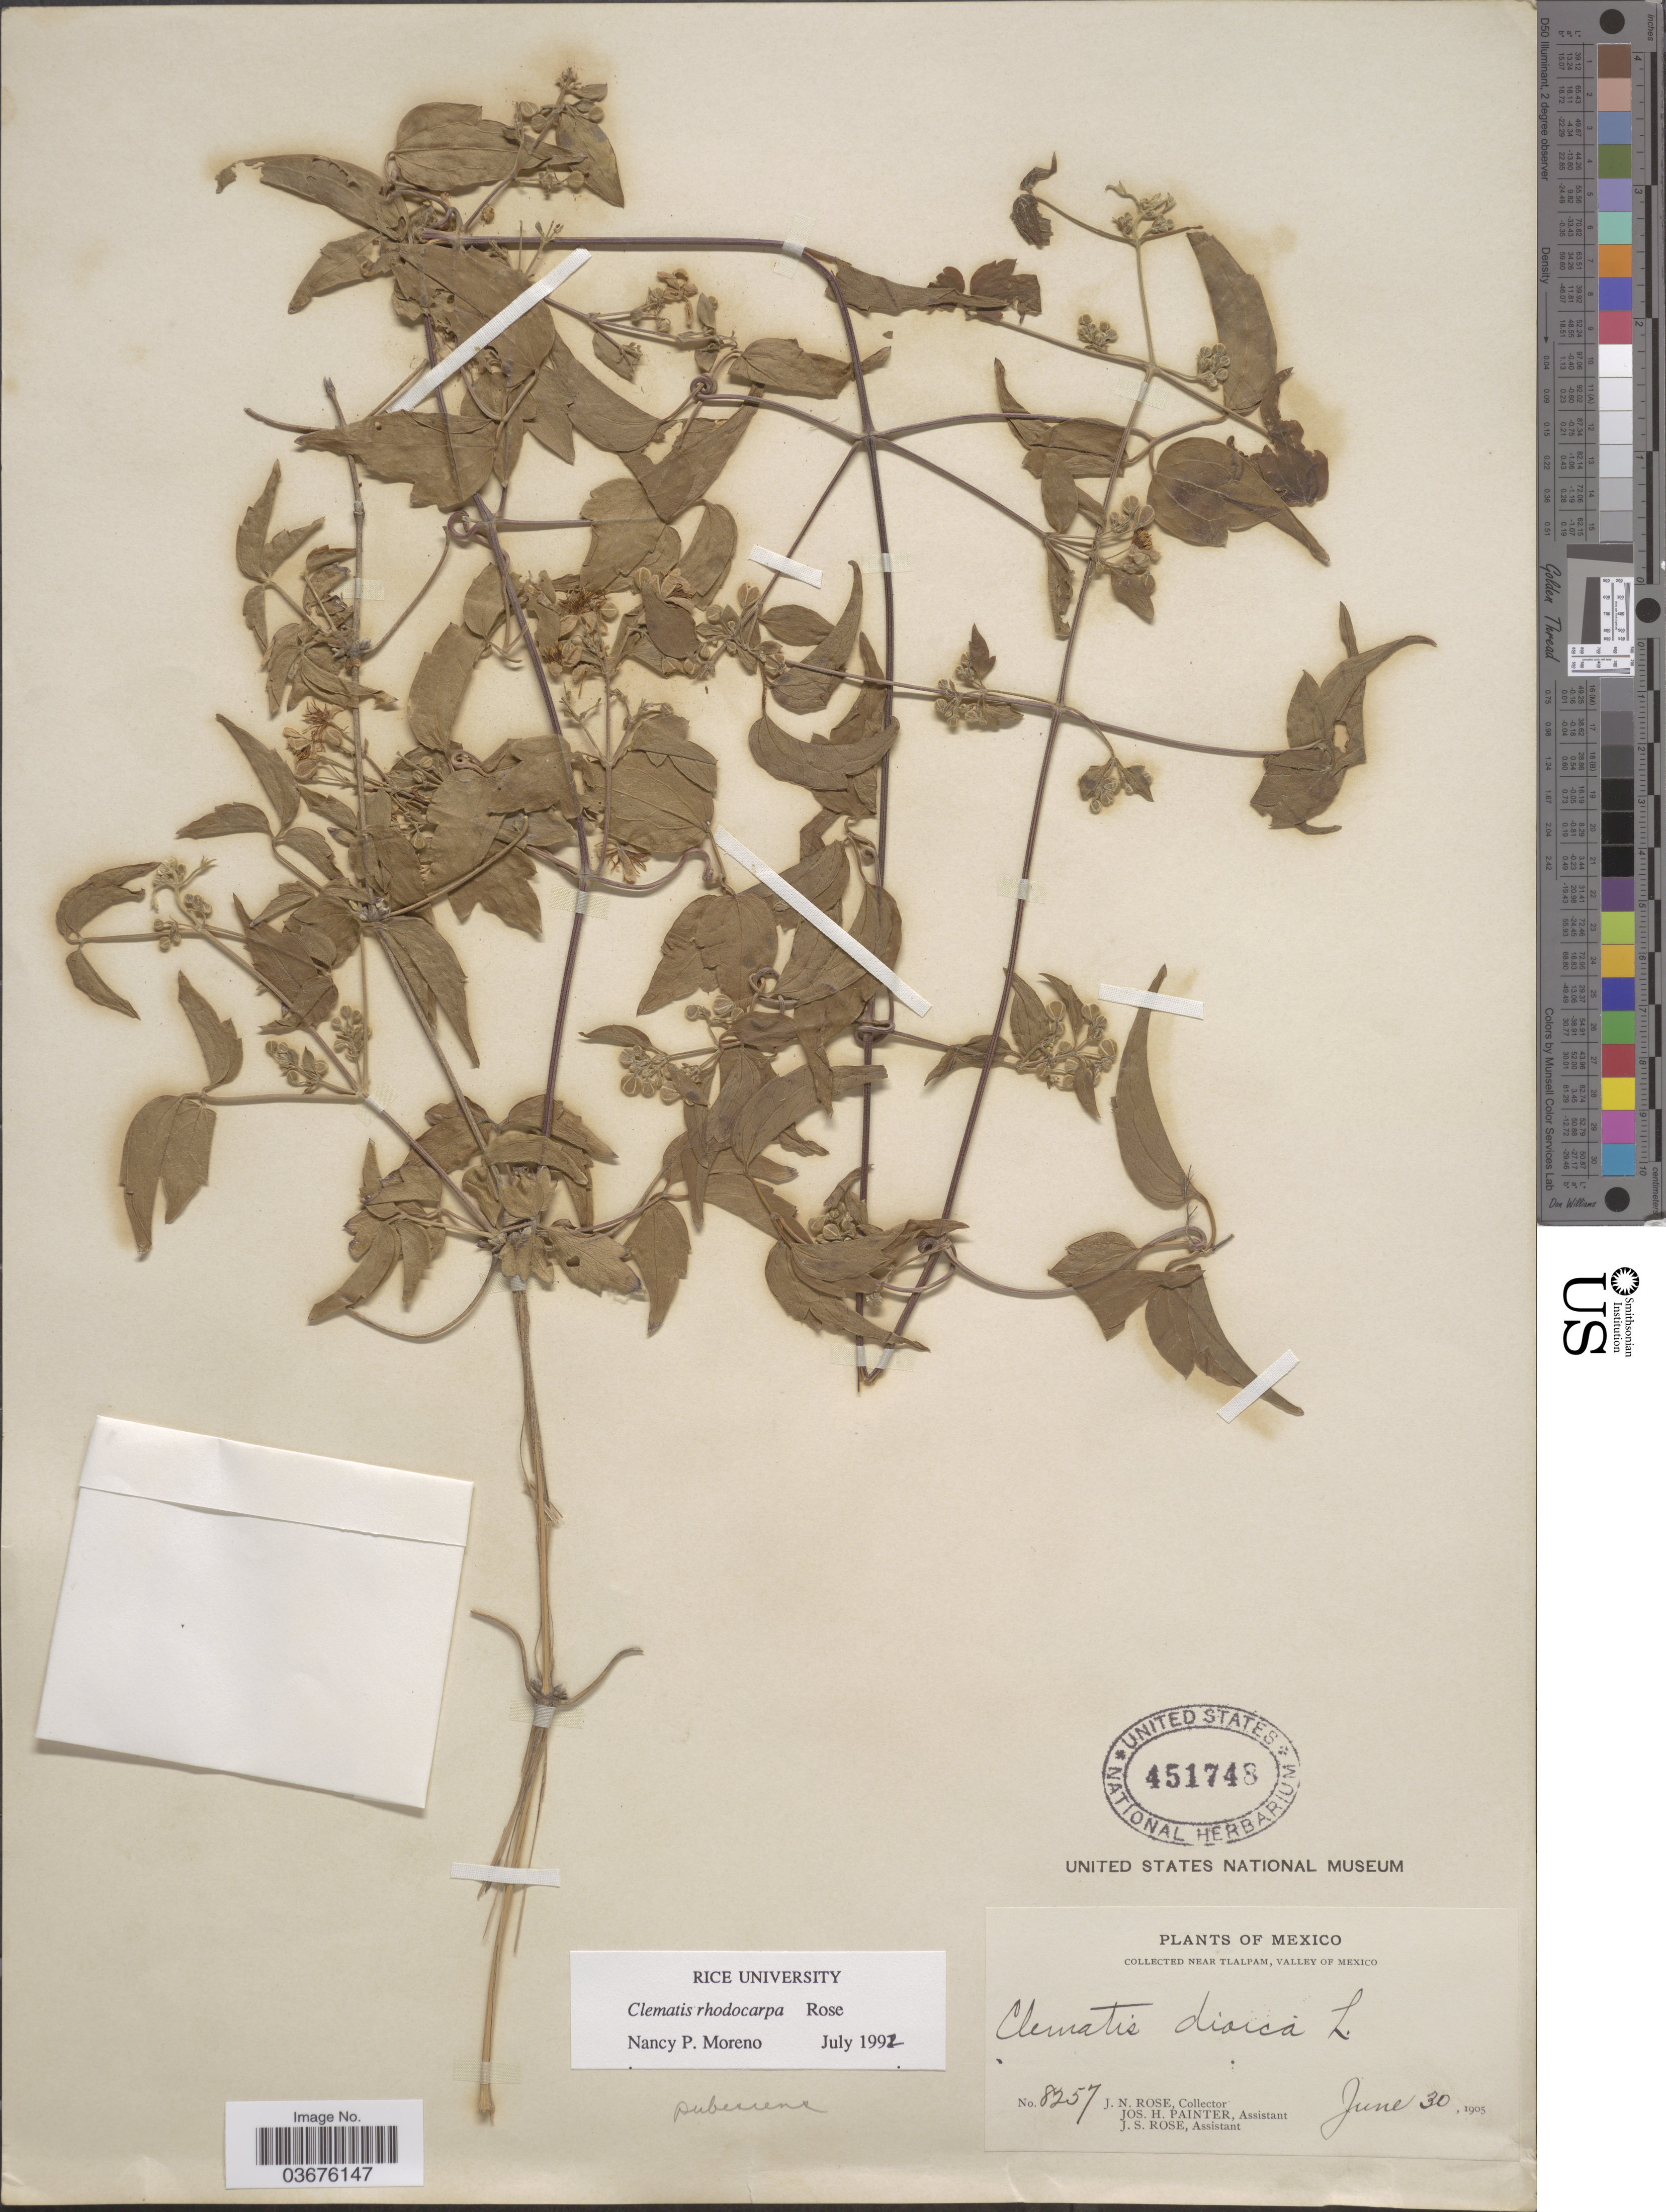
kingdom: Plantae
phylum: Tracheophyta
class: Magnoliopsida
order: Ranunculales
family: Ranunculaceae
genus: Clematis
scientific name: Clematis rhodocarpa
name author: Rose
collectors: J. N. Rose, J. H. Painter & J. S. Rose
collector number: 8257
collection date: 1905-06-30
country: Mexico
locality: Near Tlalpam, Valley of Mexico.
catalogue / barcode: US 451748